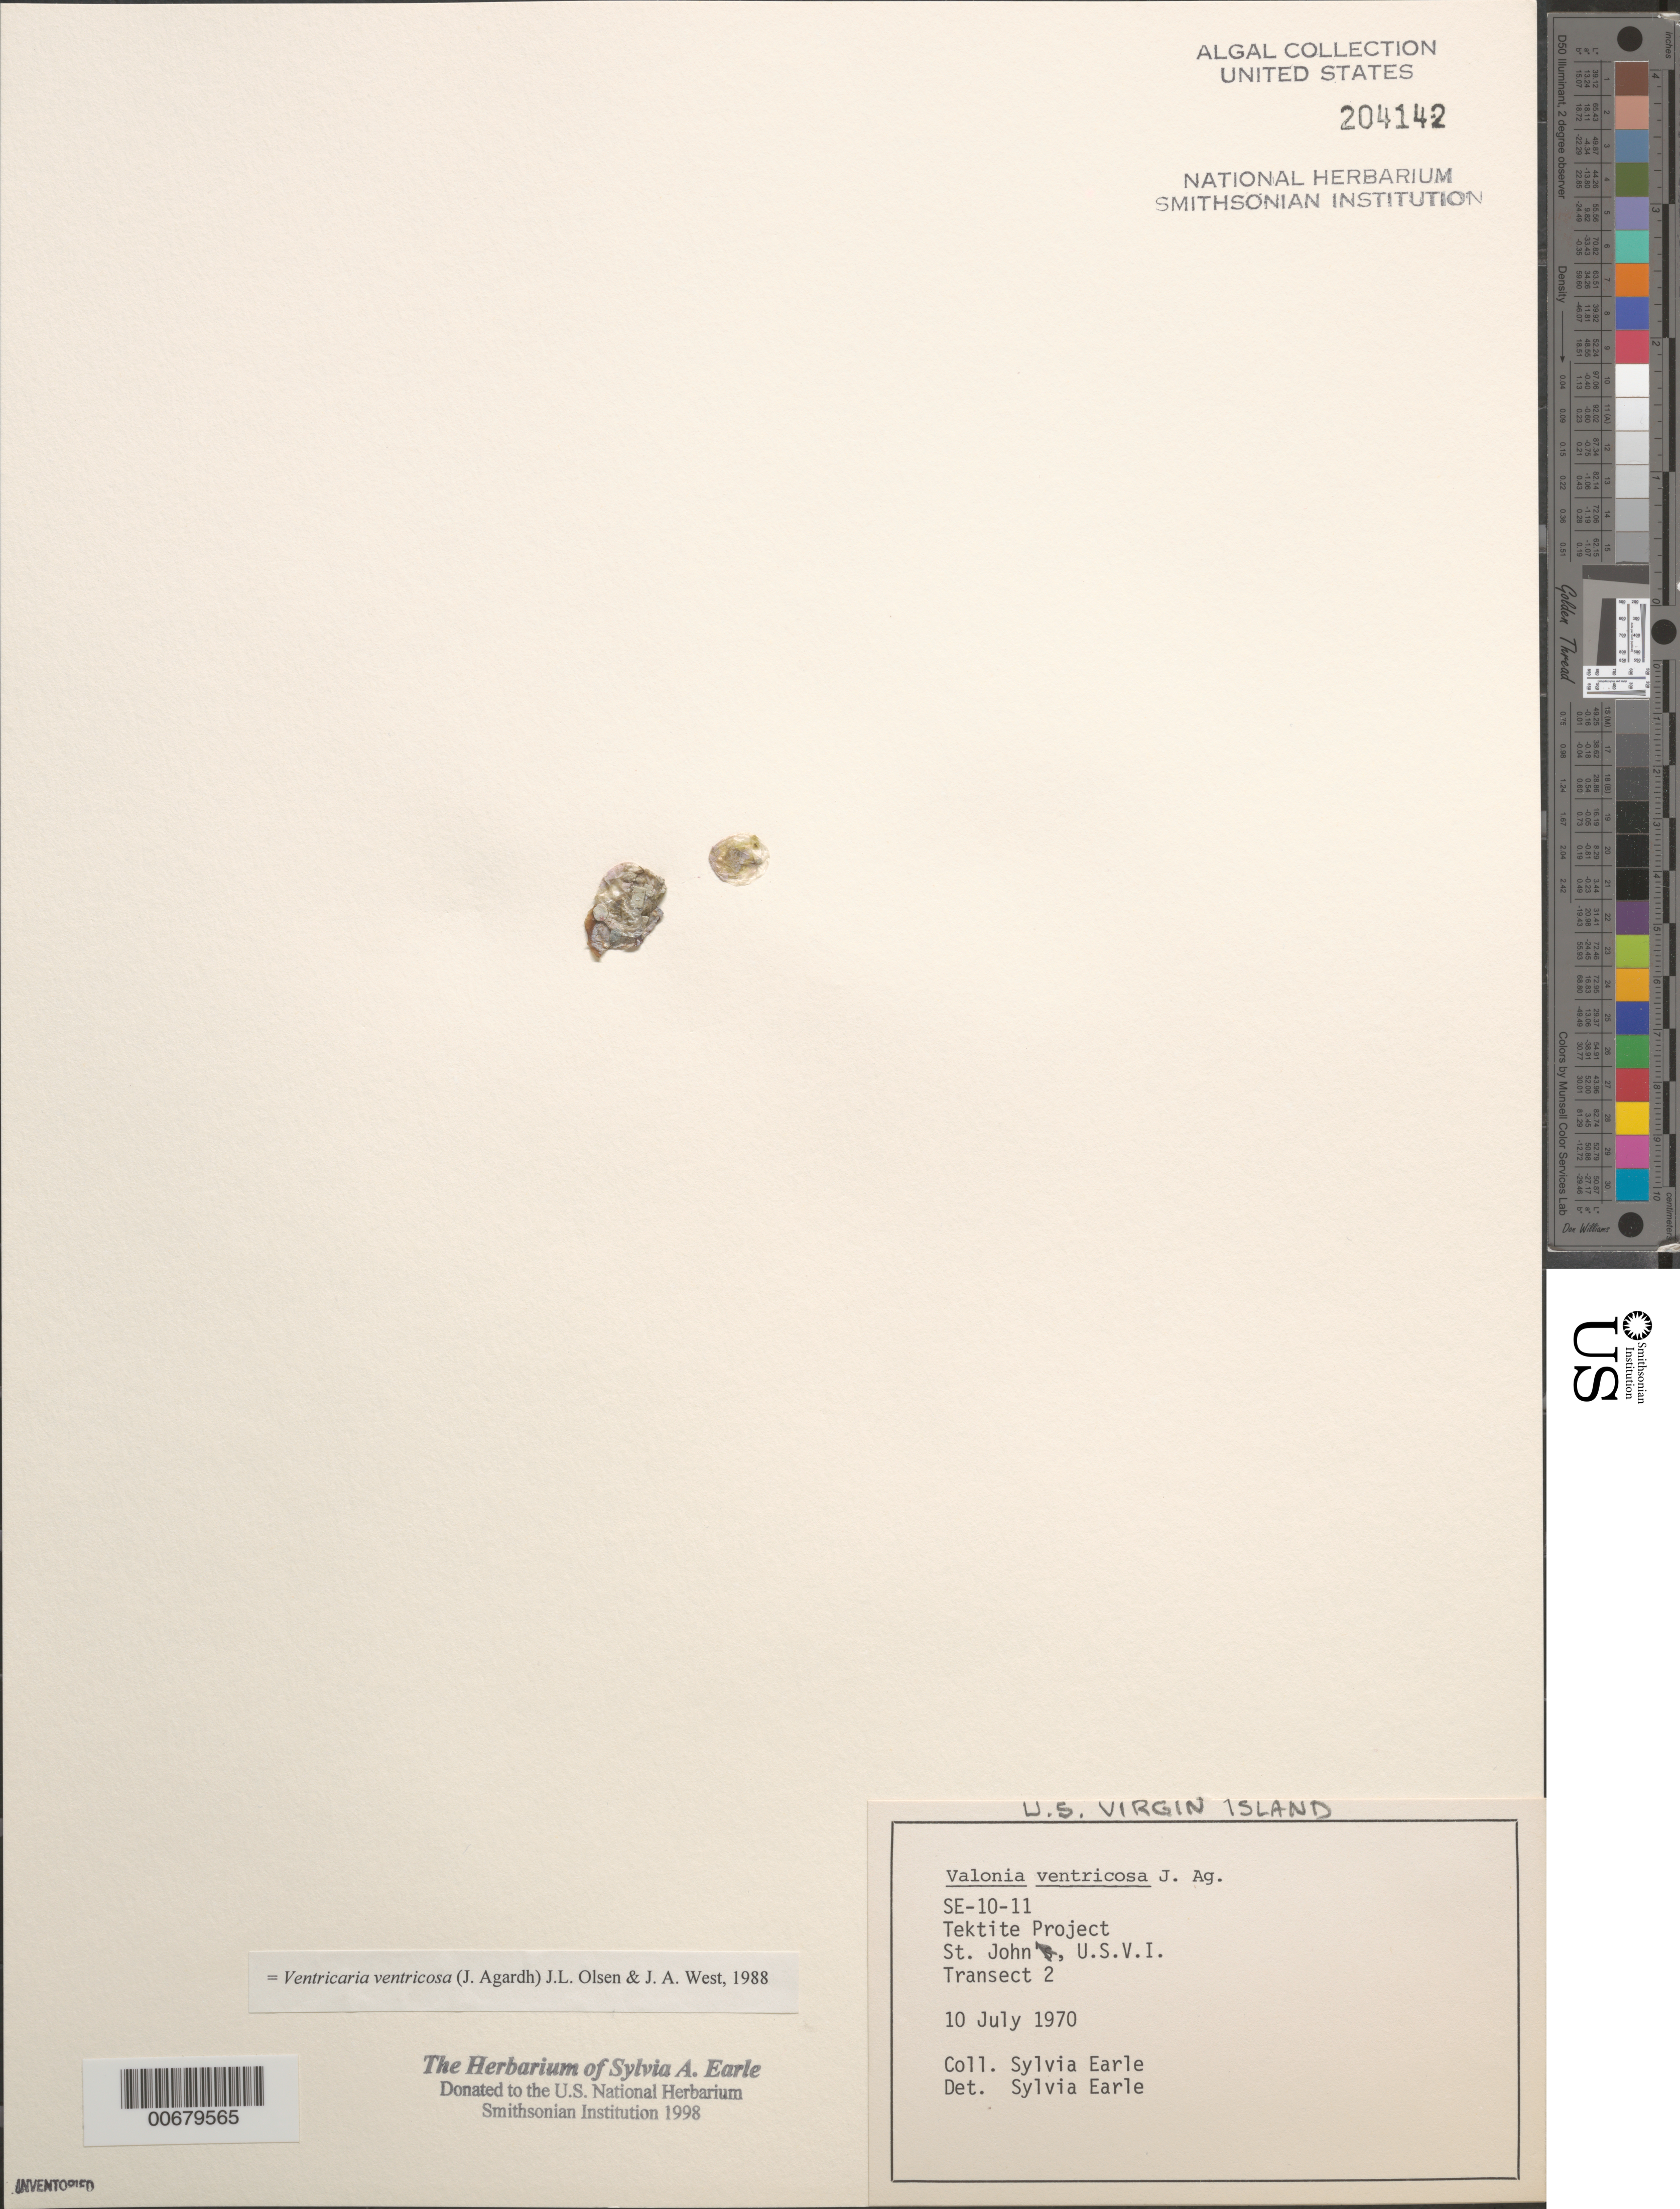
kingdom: Plantae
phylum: Chlorophyta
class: Ulvophyceae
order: Siphonocladales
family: Valoniaceae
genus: Valonia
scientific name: Valonia ventricosa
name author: J. Agardh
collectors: S. A. Earle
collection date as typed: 10 Jul 1970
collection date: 1970-07-10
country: U.S. Virgin Islands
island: St. John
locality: Tektite Project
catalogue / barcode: US 204142